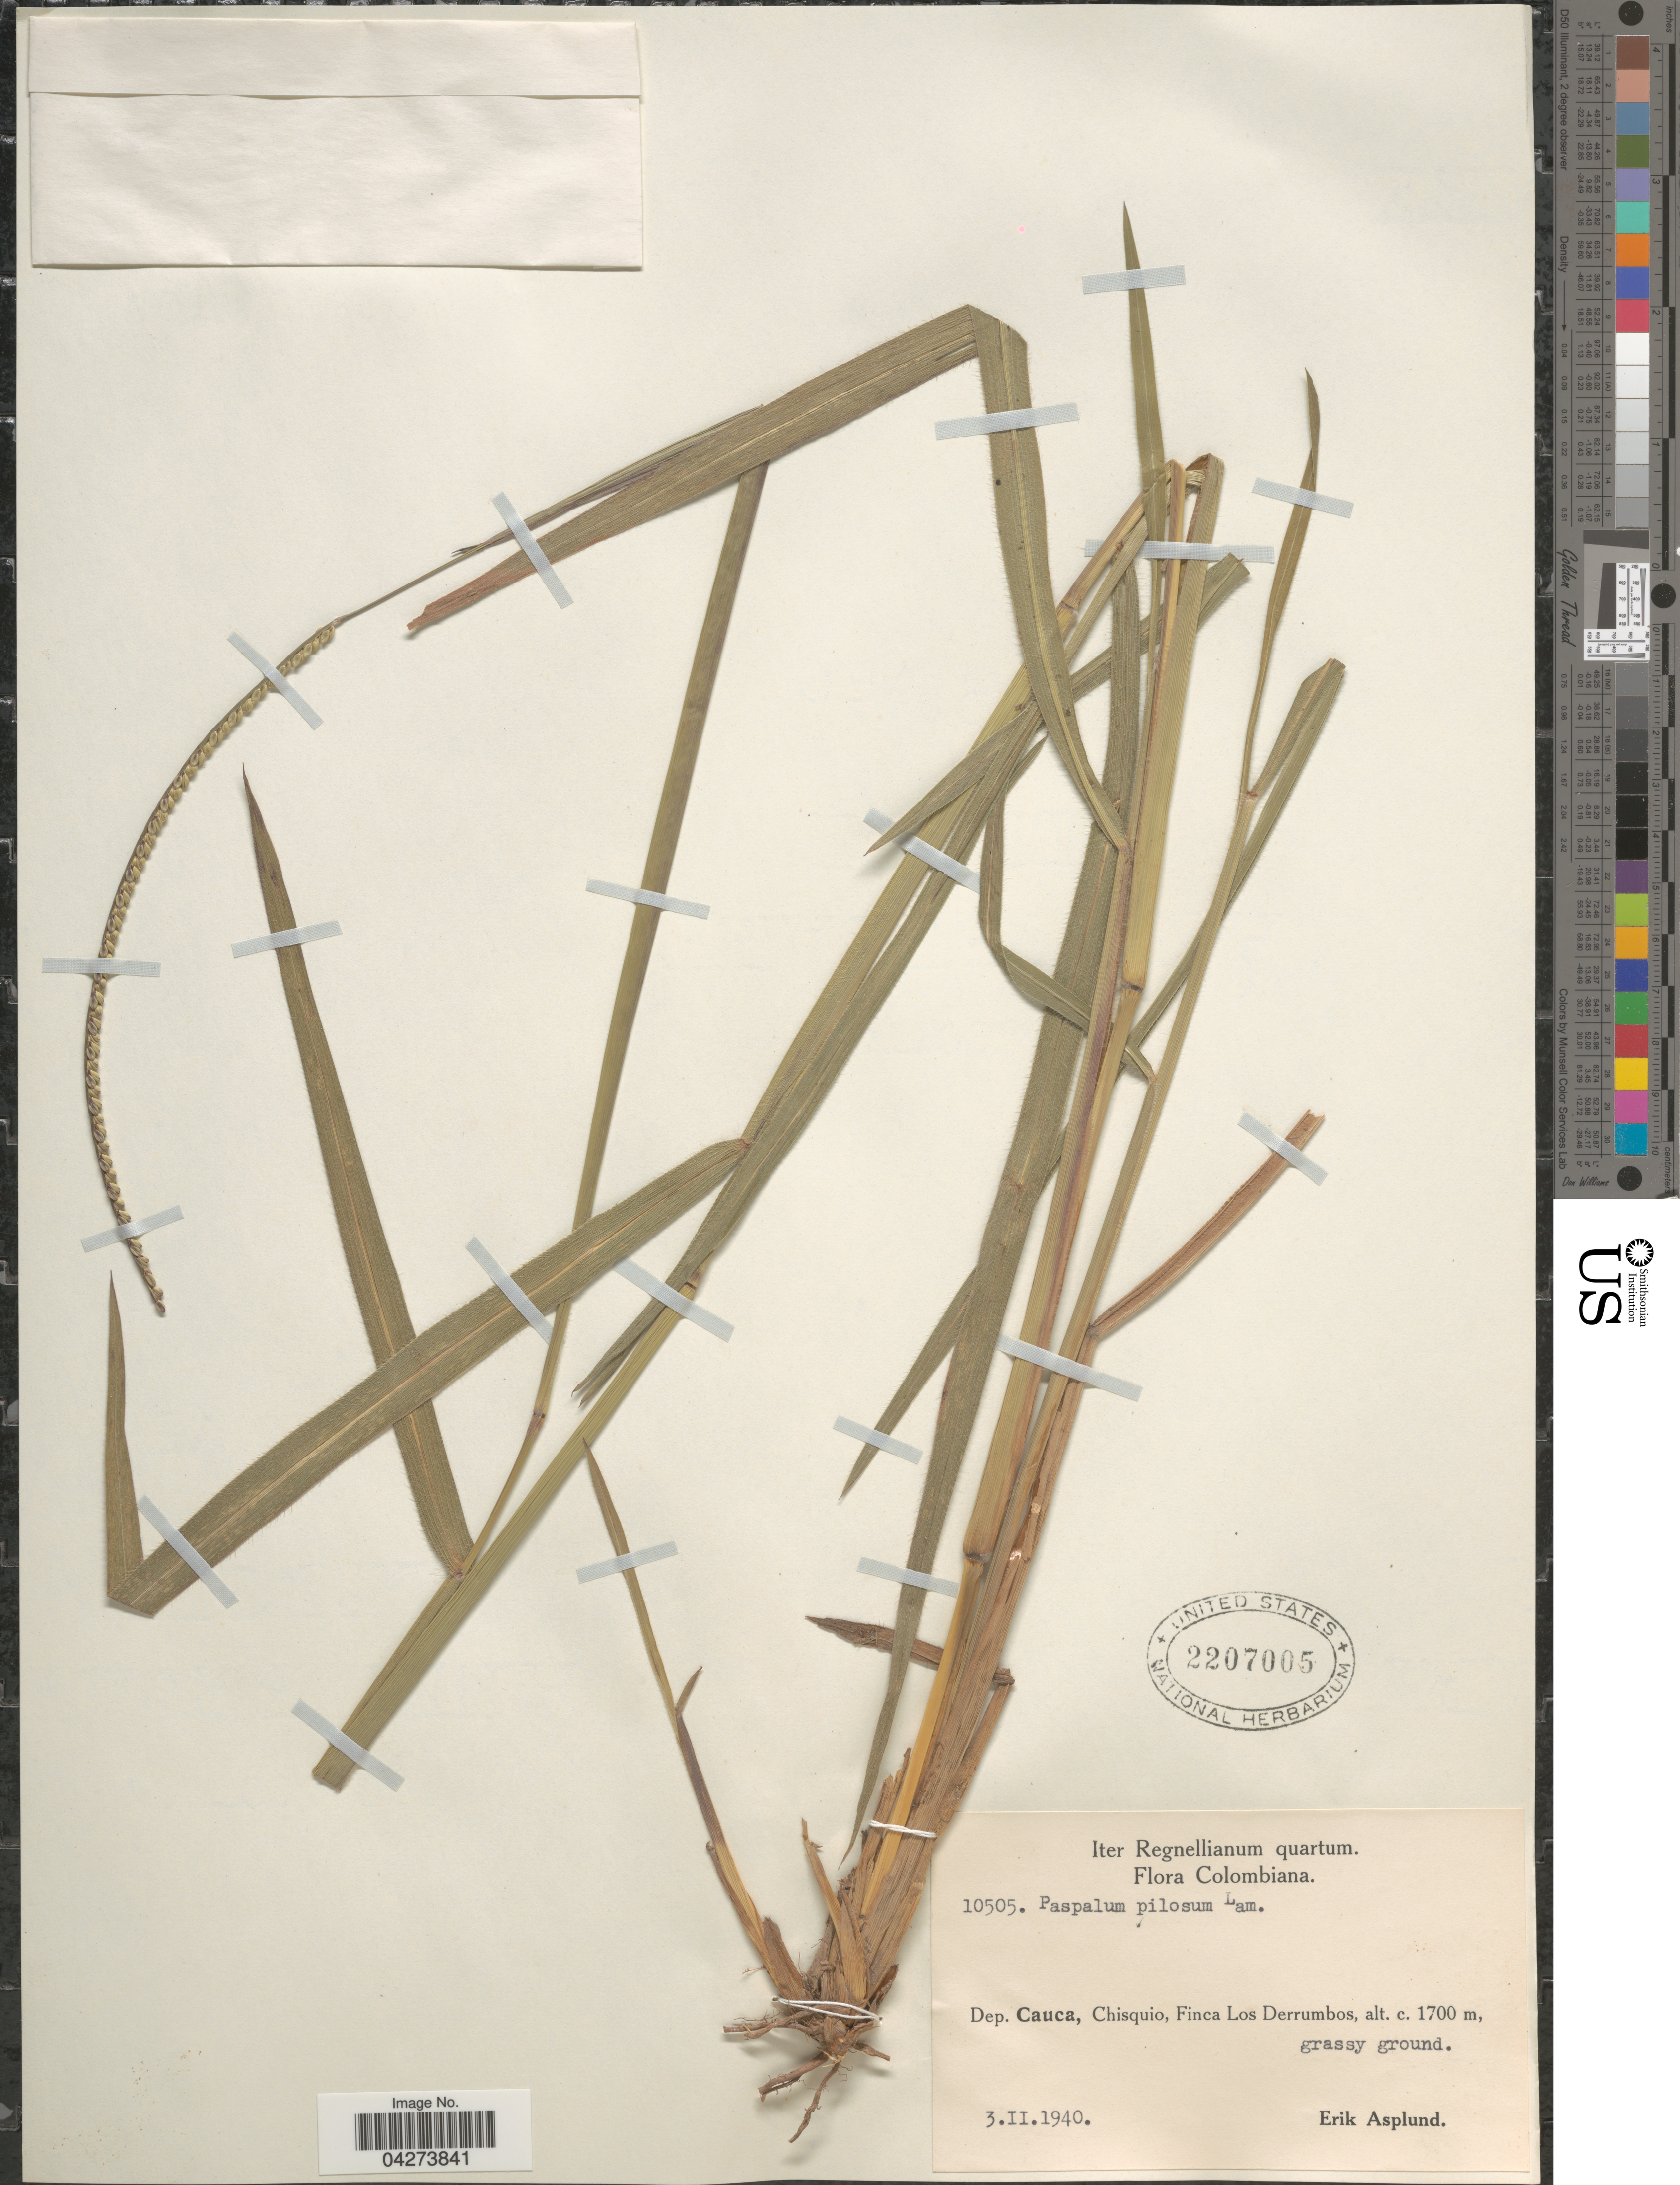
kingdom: Plantae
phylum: Tracheophyta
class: Liliopsida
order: Poales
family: Poaceae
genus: Paspalum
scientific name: Paspalum pilosum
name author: Lam.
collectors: E. Asplund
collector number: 10505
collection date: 1940-02-03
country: Colombia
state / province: Cauca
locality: Iter Regnellianum quartum. Dep. Cauca, Chisquio, Finca Los Derrumbos.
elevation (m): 1700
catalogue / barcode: US 2207005